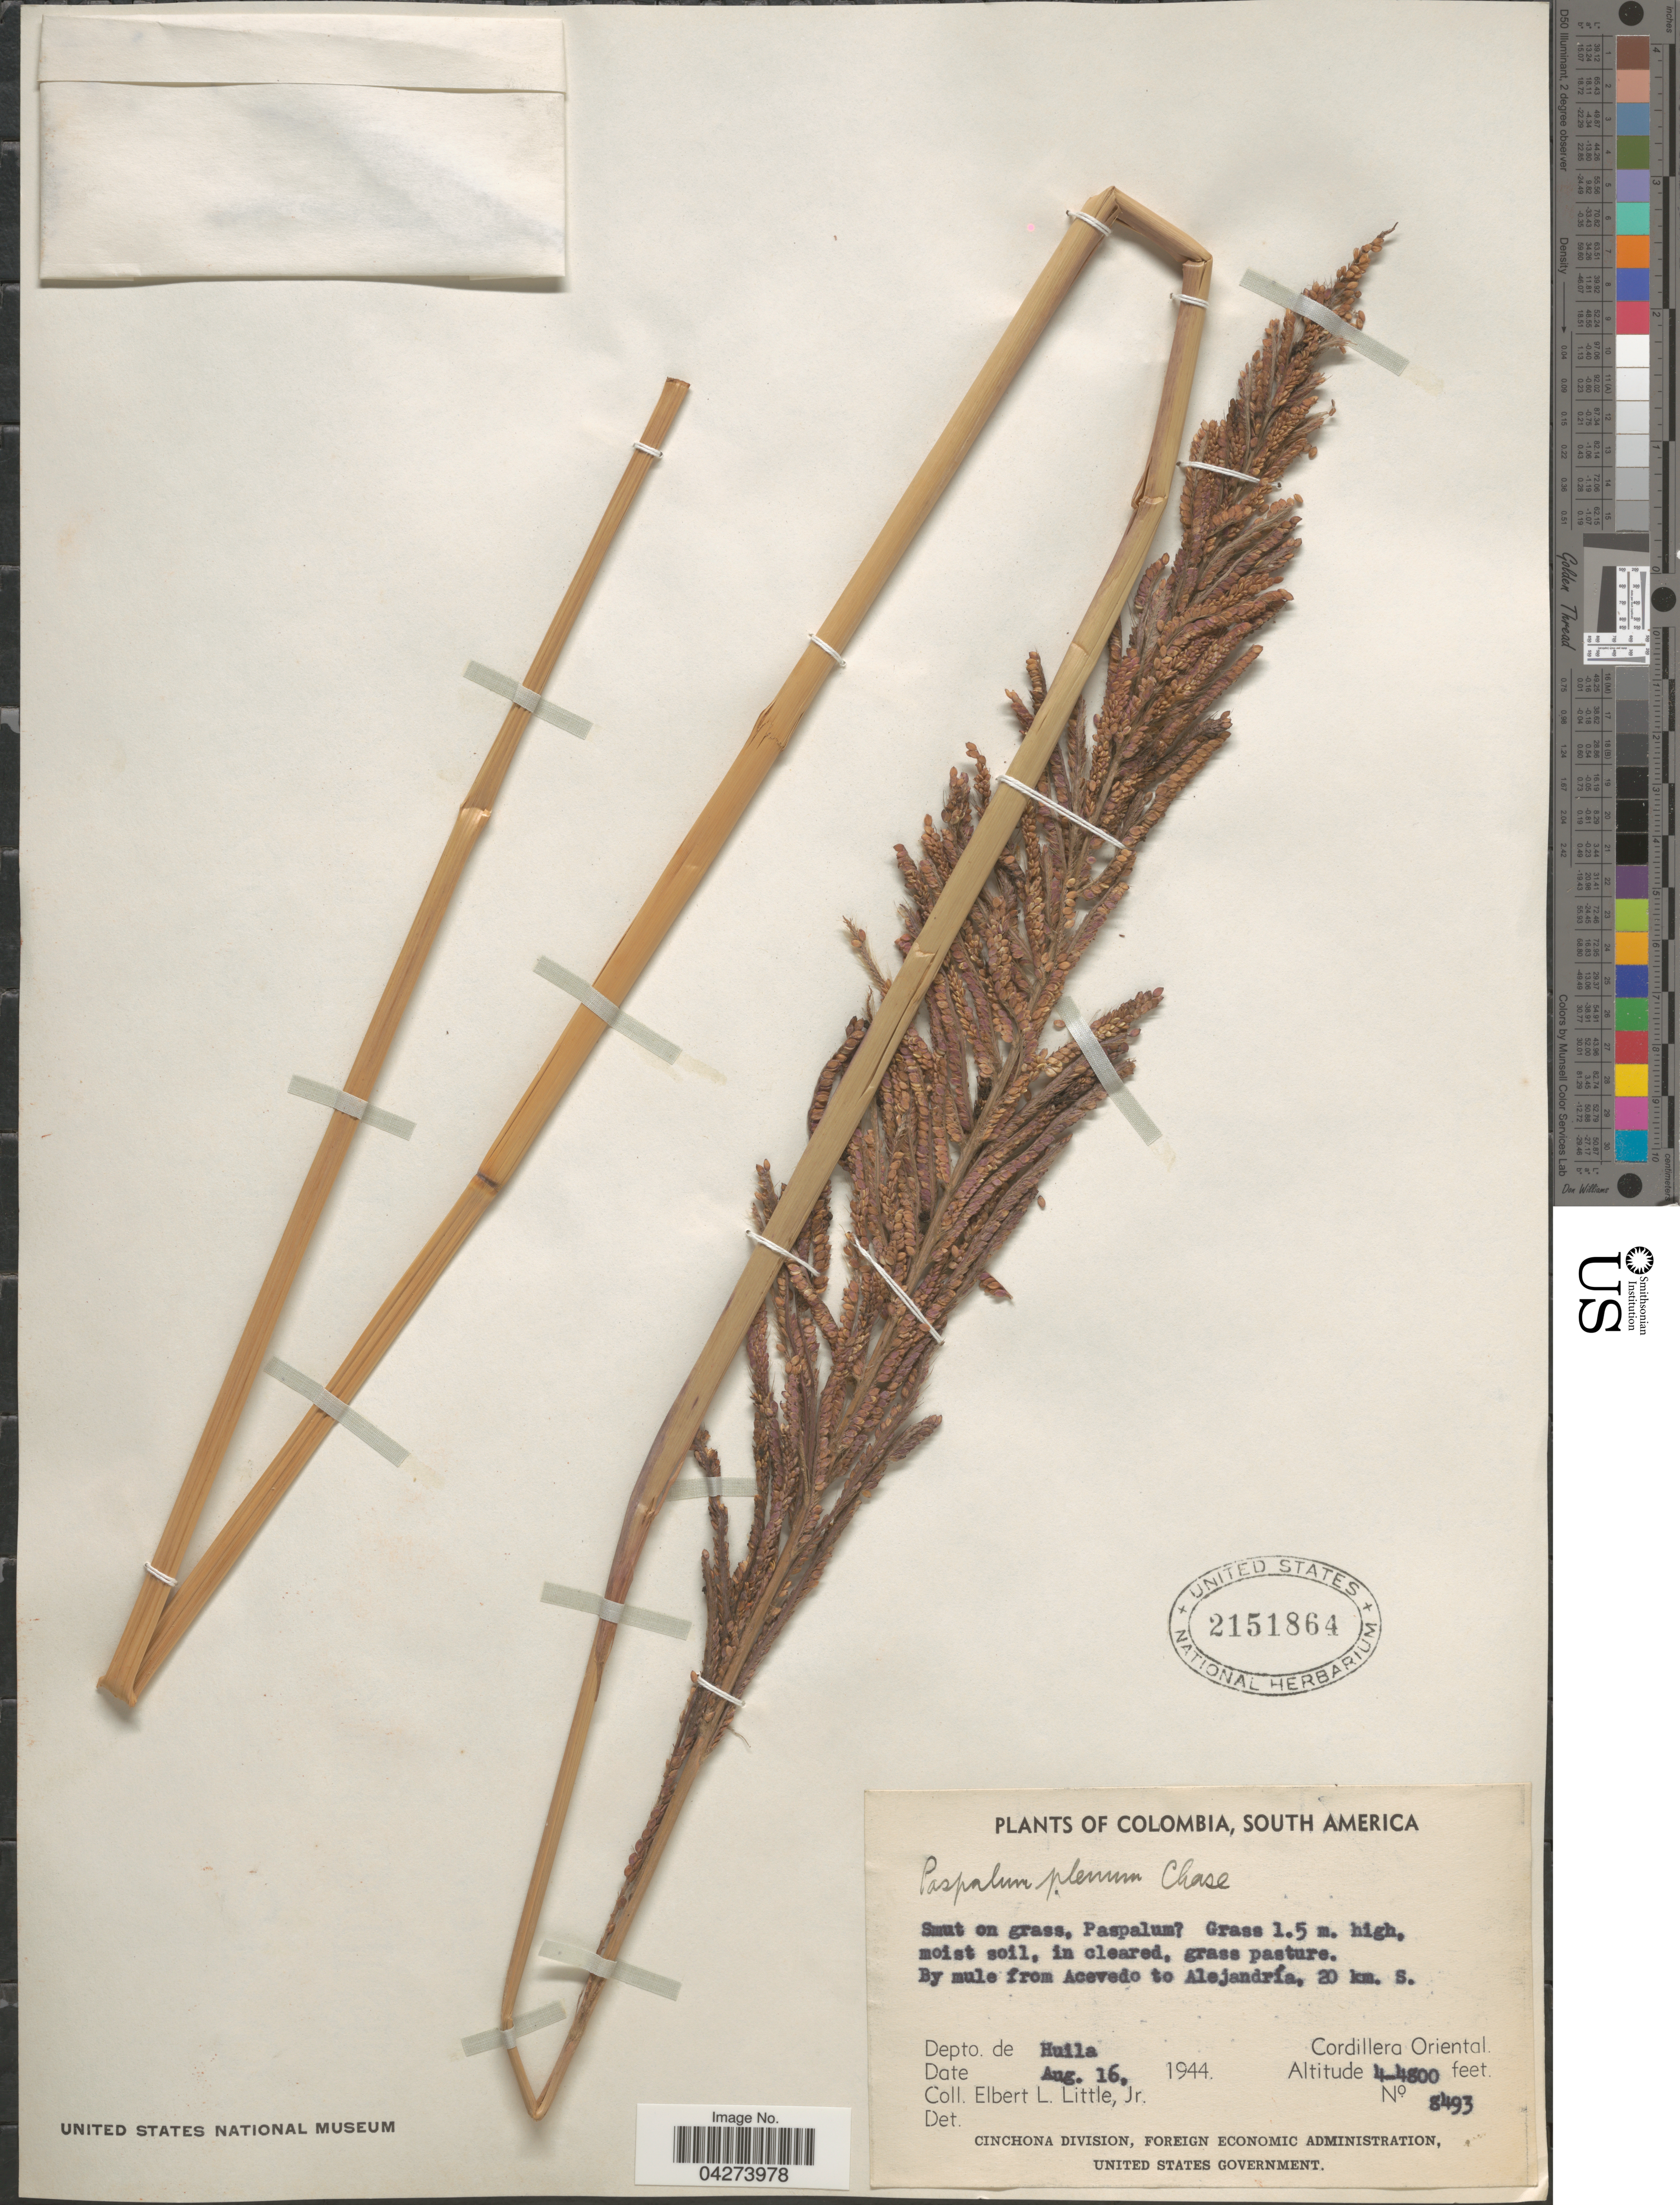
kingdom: Plantae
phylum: Tracheophyta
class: Liliopsida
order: Poales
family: Poaceae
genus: Paspalum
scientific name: Paspalum plenum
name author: Chase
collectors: E. L. Little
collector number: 8493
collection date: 1944-08-16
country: Colombia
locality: Depto. de Huila. Cordillera Oriental.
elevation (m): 1219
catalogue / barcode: US 2151864